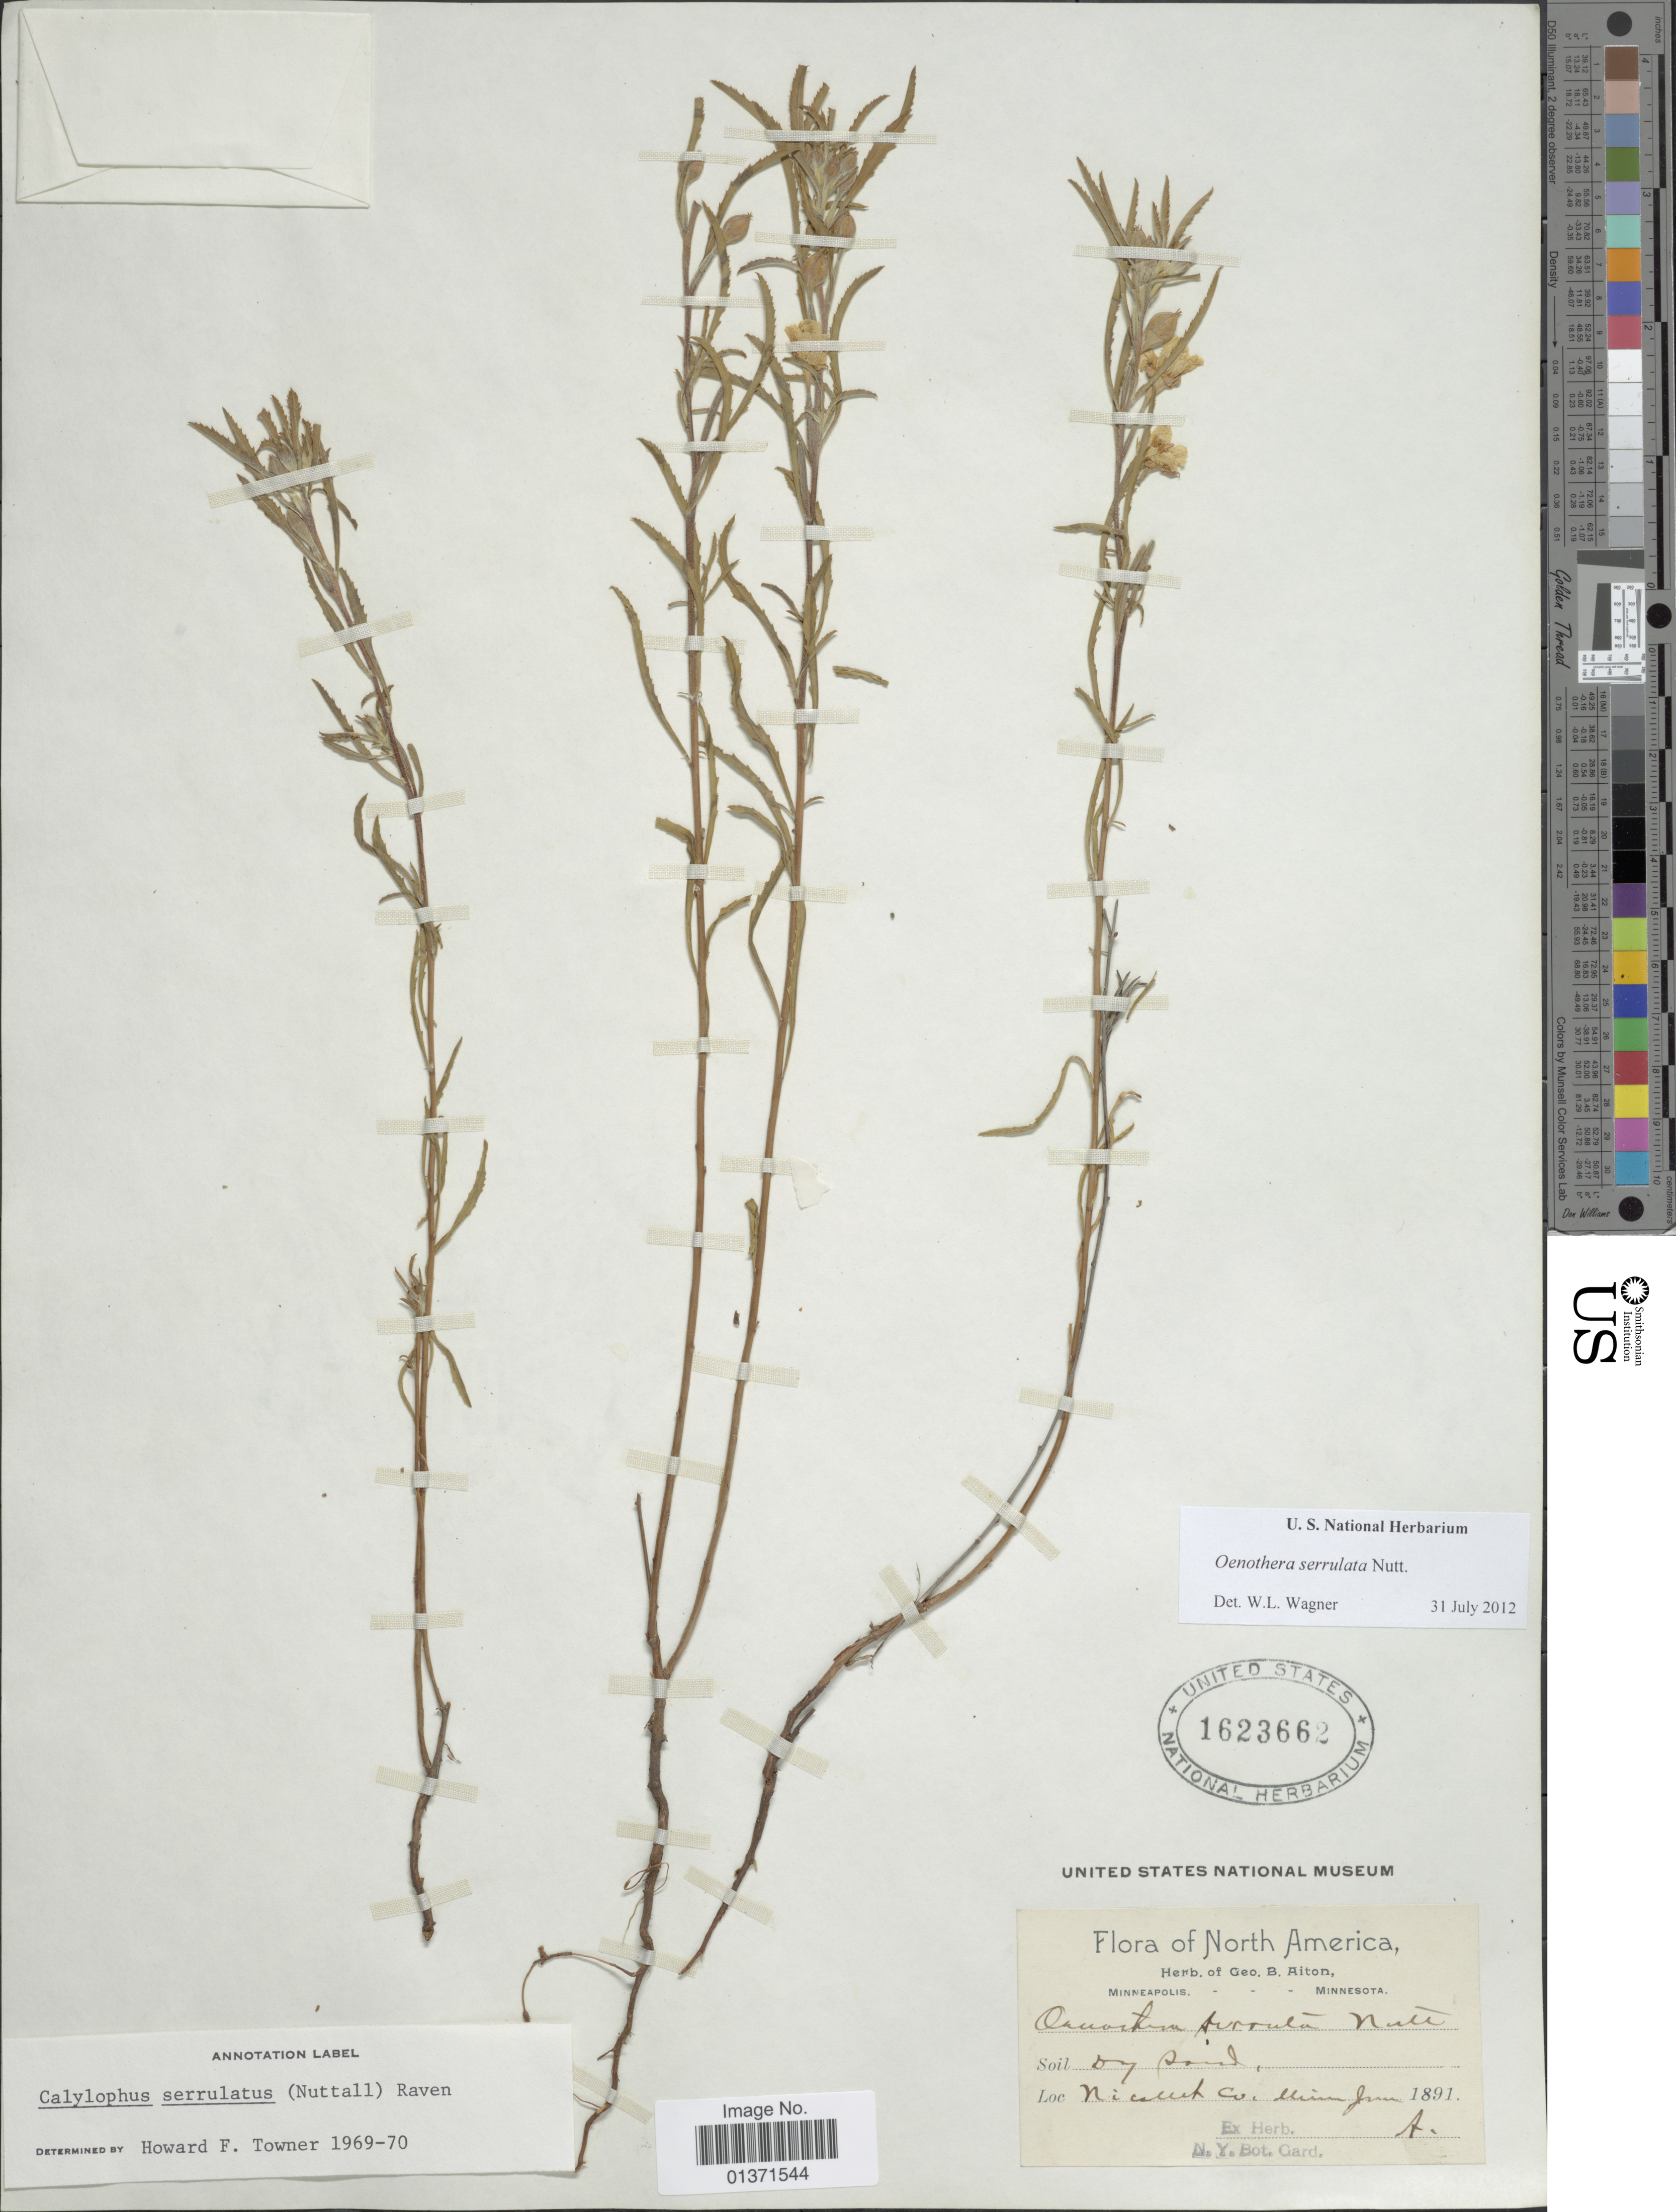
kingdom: Plantae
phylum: Tracheophyta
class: Magnoliopsida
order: Myrtales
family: Onagraceae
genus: Oenothera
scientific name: Oenothera serrulata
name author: Nutt.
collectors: G. B. Aiton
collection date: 1891-06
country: United States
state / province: Minnesota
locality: Minneapolis, Nicallet Co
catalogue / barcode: US 1623662